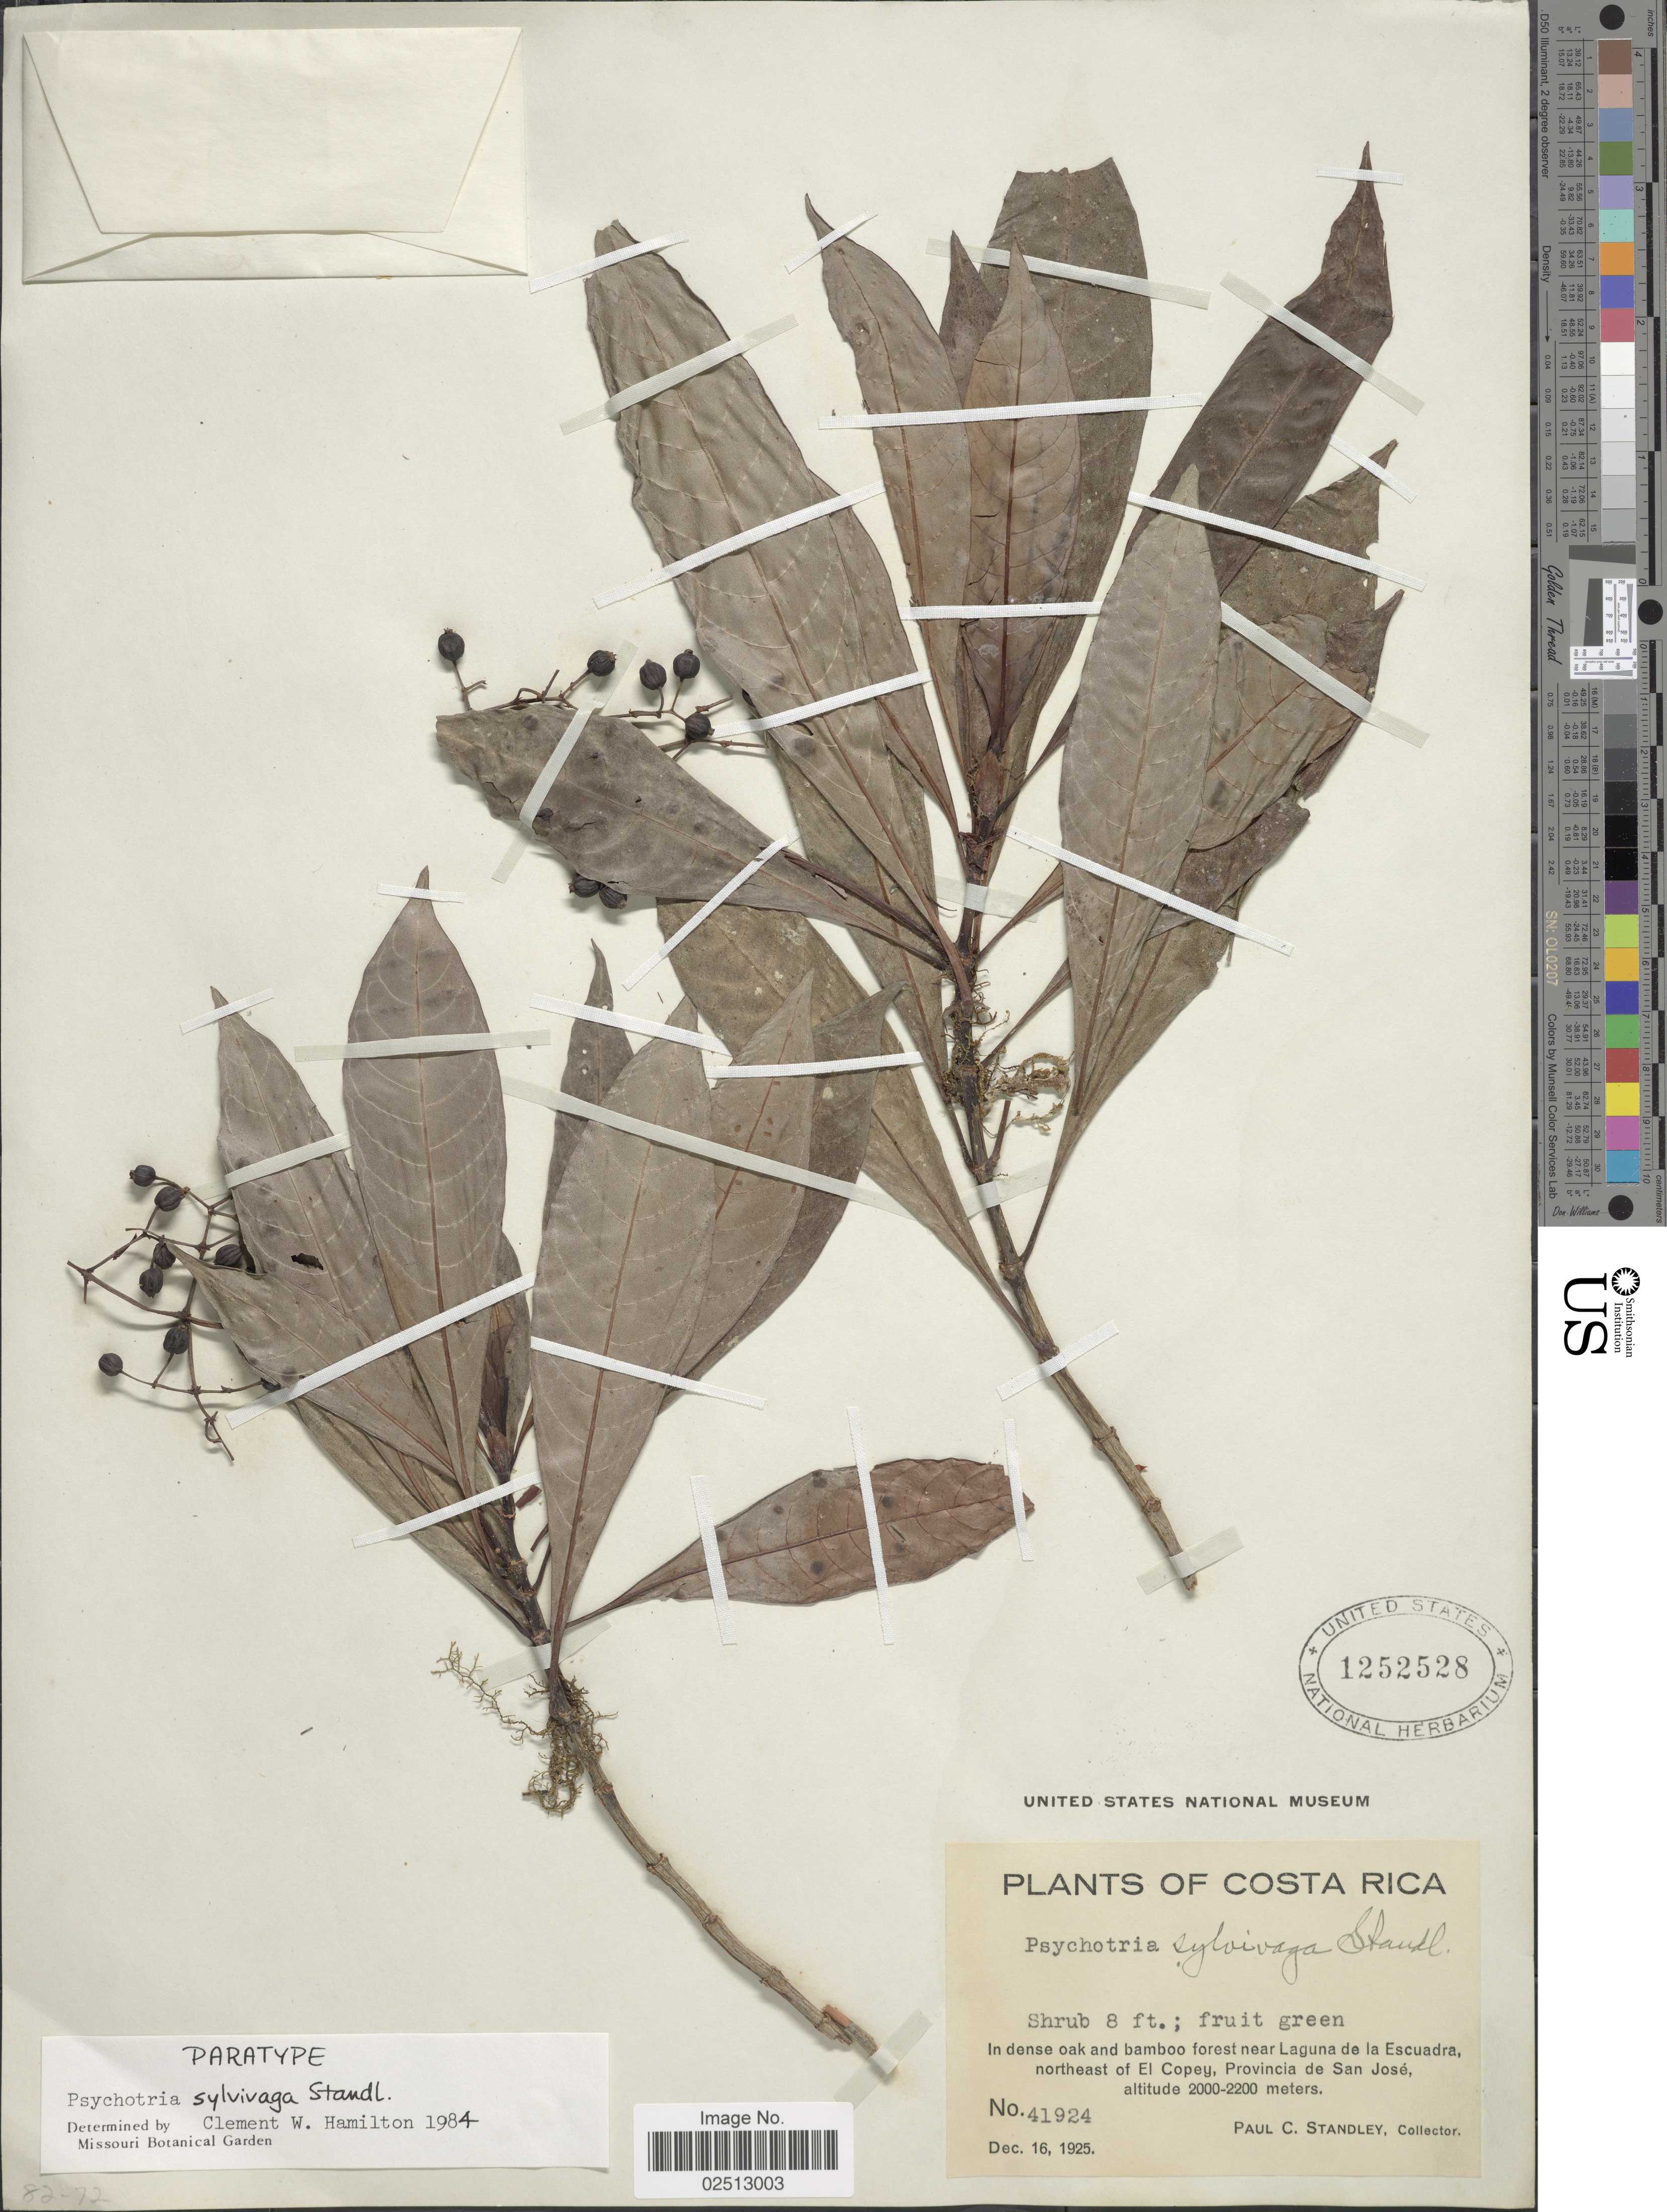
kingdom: Plantae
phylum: Tracheophyta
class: Magnoliopsida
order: Gentianales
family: Rubiaceae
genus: Psychotria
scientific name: Psychotria sylvivaga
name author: Standl.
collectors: P. C. Standley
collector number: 41924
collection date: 1925-12-16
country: Costa Rica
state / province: San José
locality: In dense oak and bamboo forest near Laguna de la Escuardra, northeast of El Copey, Provincia de San José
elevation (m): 2000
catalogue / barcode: US 1252528